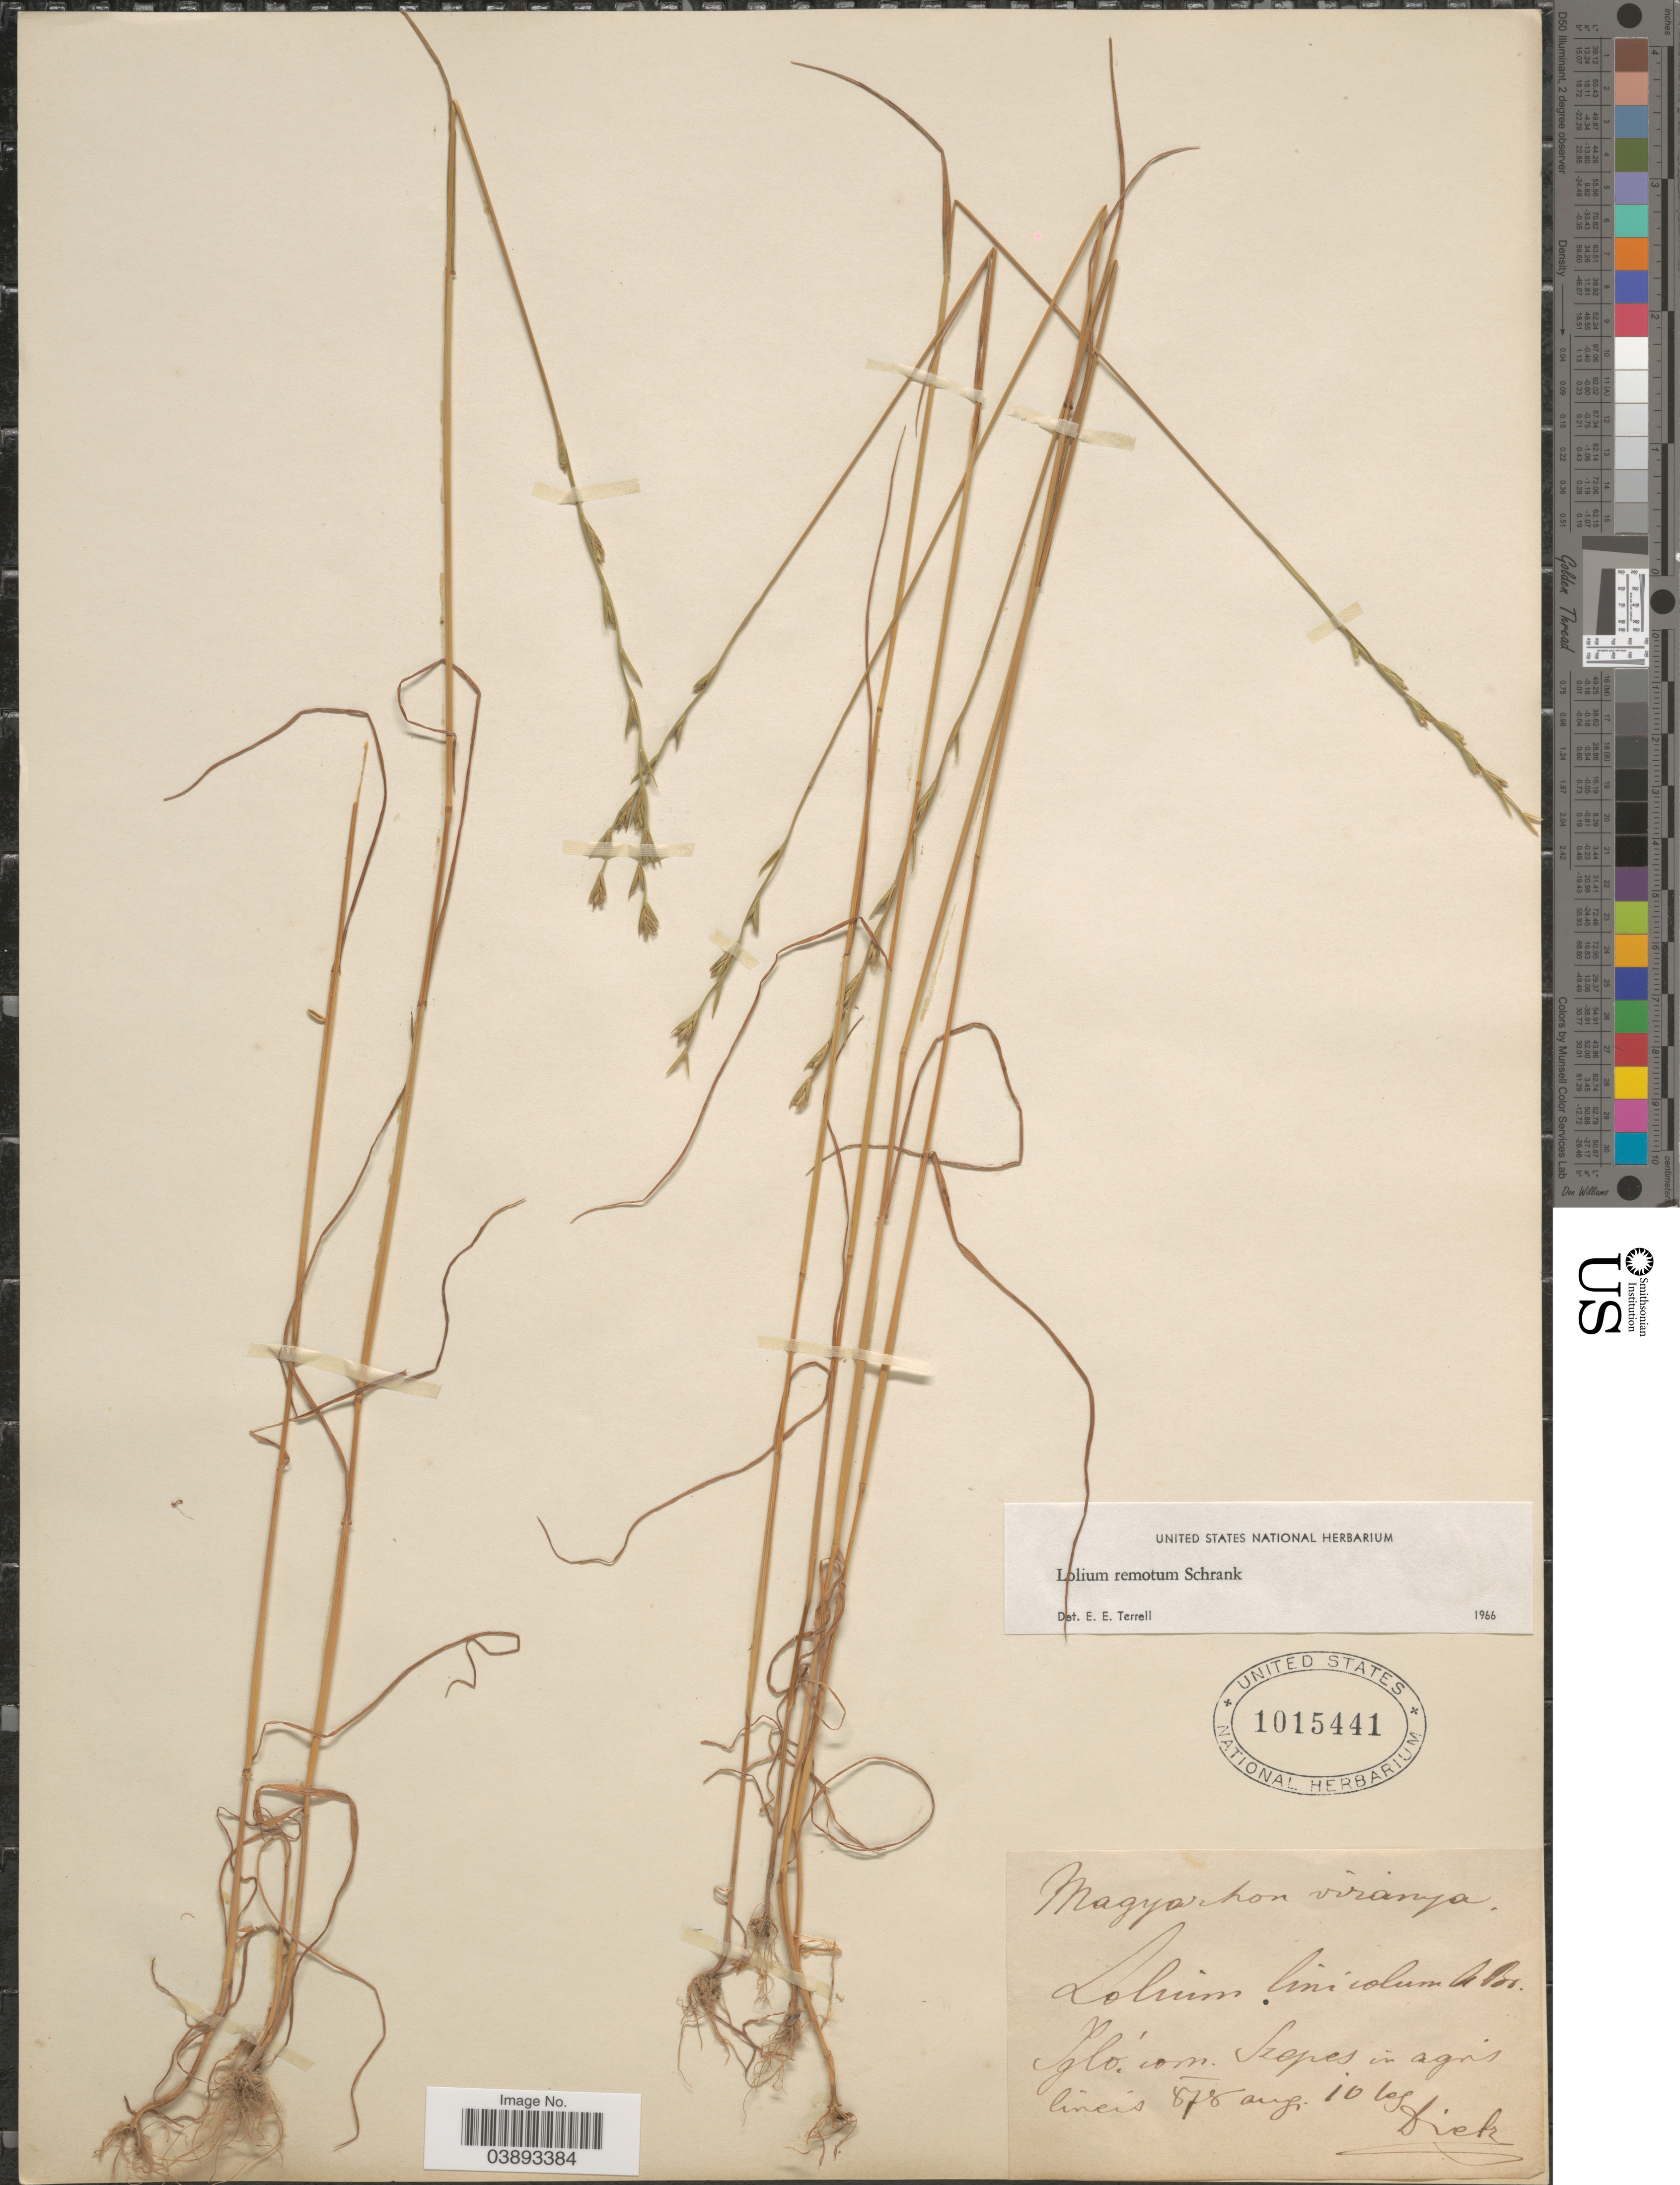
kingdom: Plantae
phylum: Tracheophyta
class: Liliopsida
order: Poales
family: Poaceae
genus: Lolium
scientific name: Lolium remotum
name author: Schrank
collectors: -. Bick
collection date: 1878-08-10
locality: Igló. com. Szepes in agris lincis.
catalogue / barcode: US 1015441